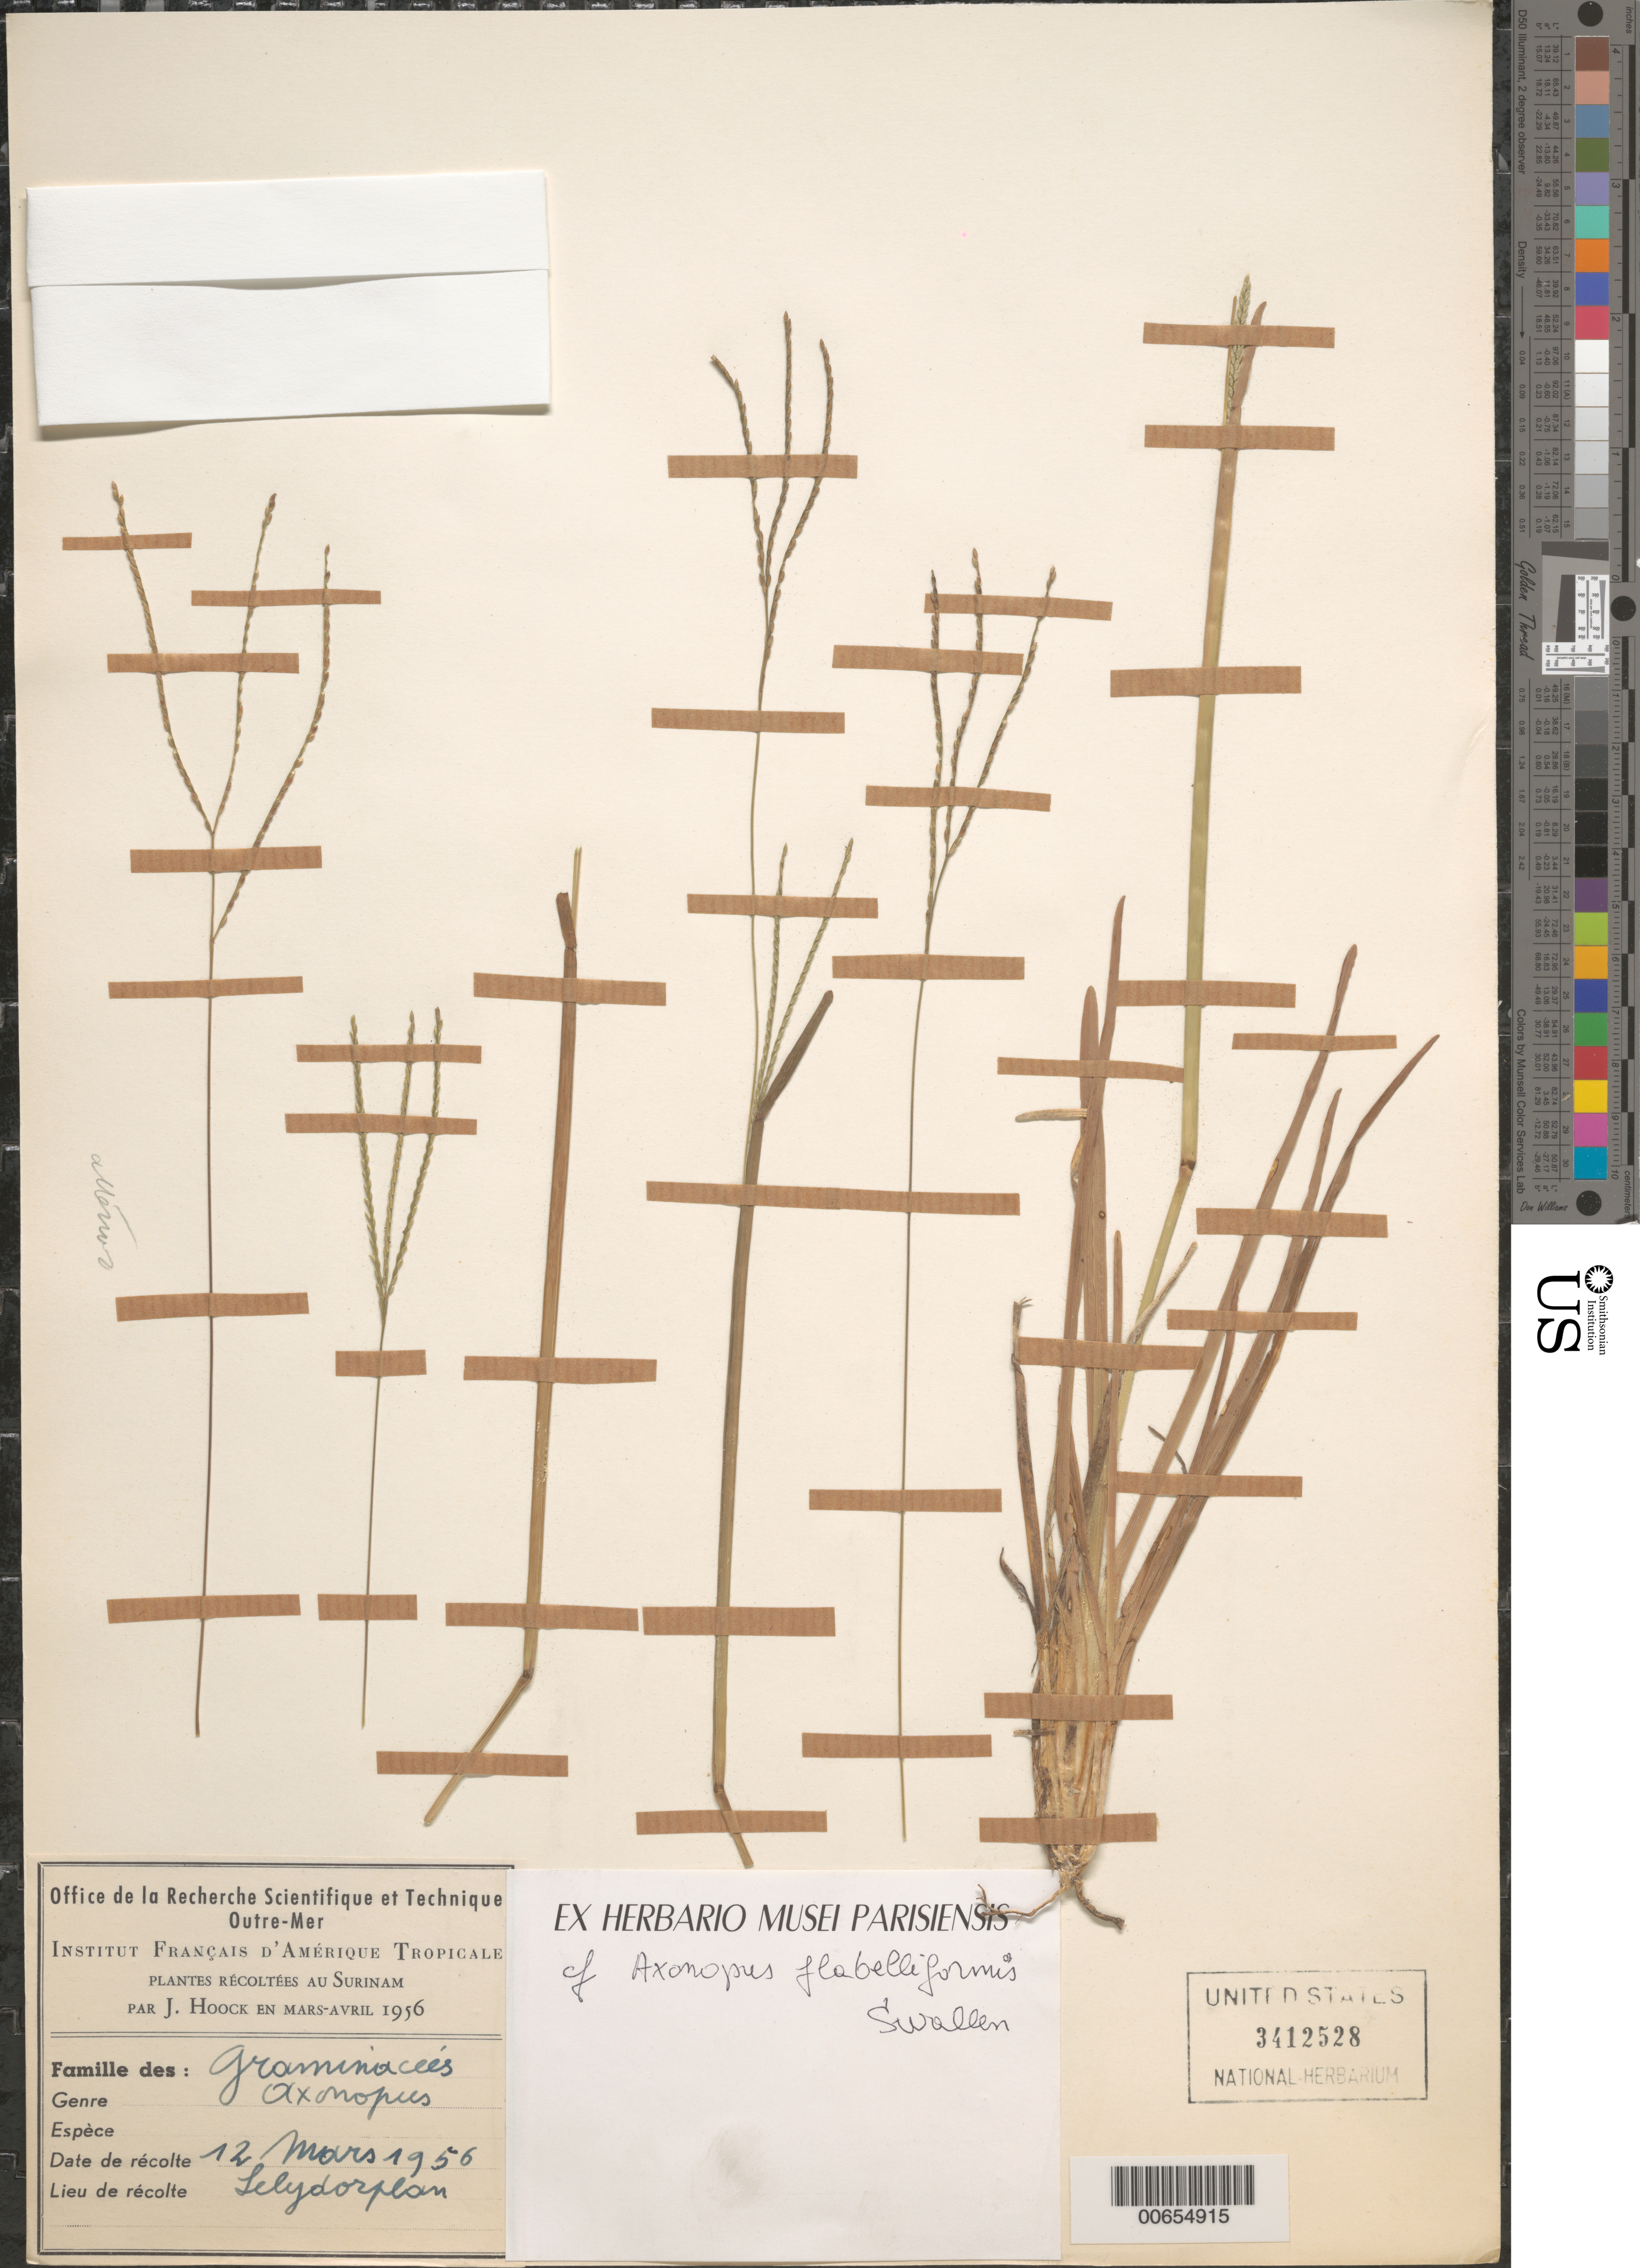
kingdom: Plantae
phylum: Tracheophyta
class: Liliopsida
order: Poales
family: Poaceae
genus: Axonopus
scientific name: Axonopus flabelliformis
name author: Swallen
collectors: J. Hoock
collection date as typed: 12-Mar-56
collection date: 1956-03-12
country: Suriname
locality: Lelydorplan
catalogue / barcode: US 3412528